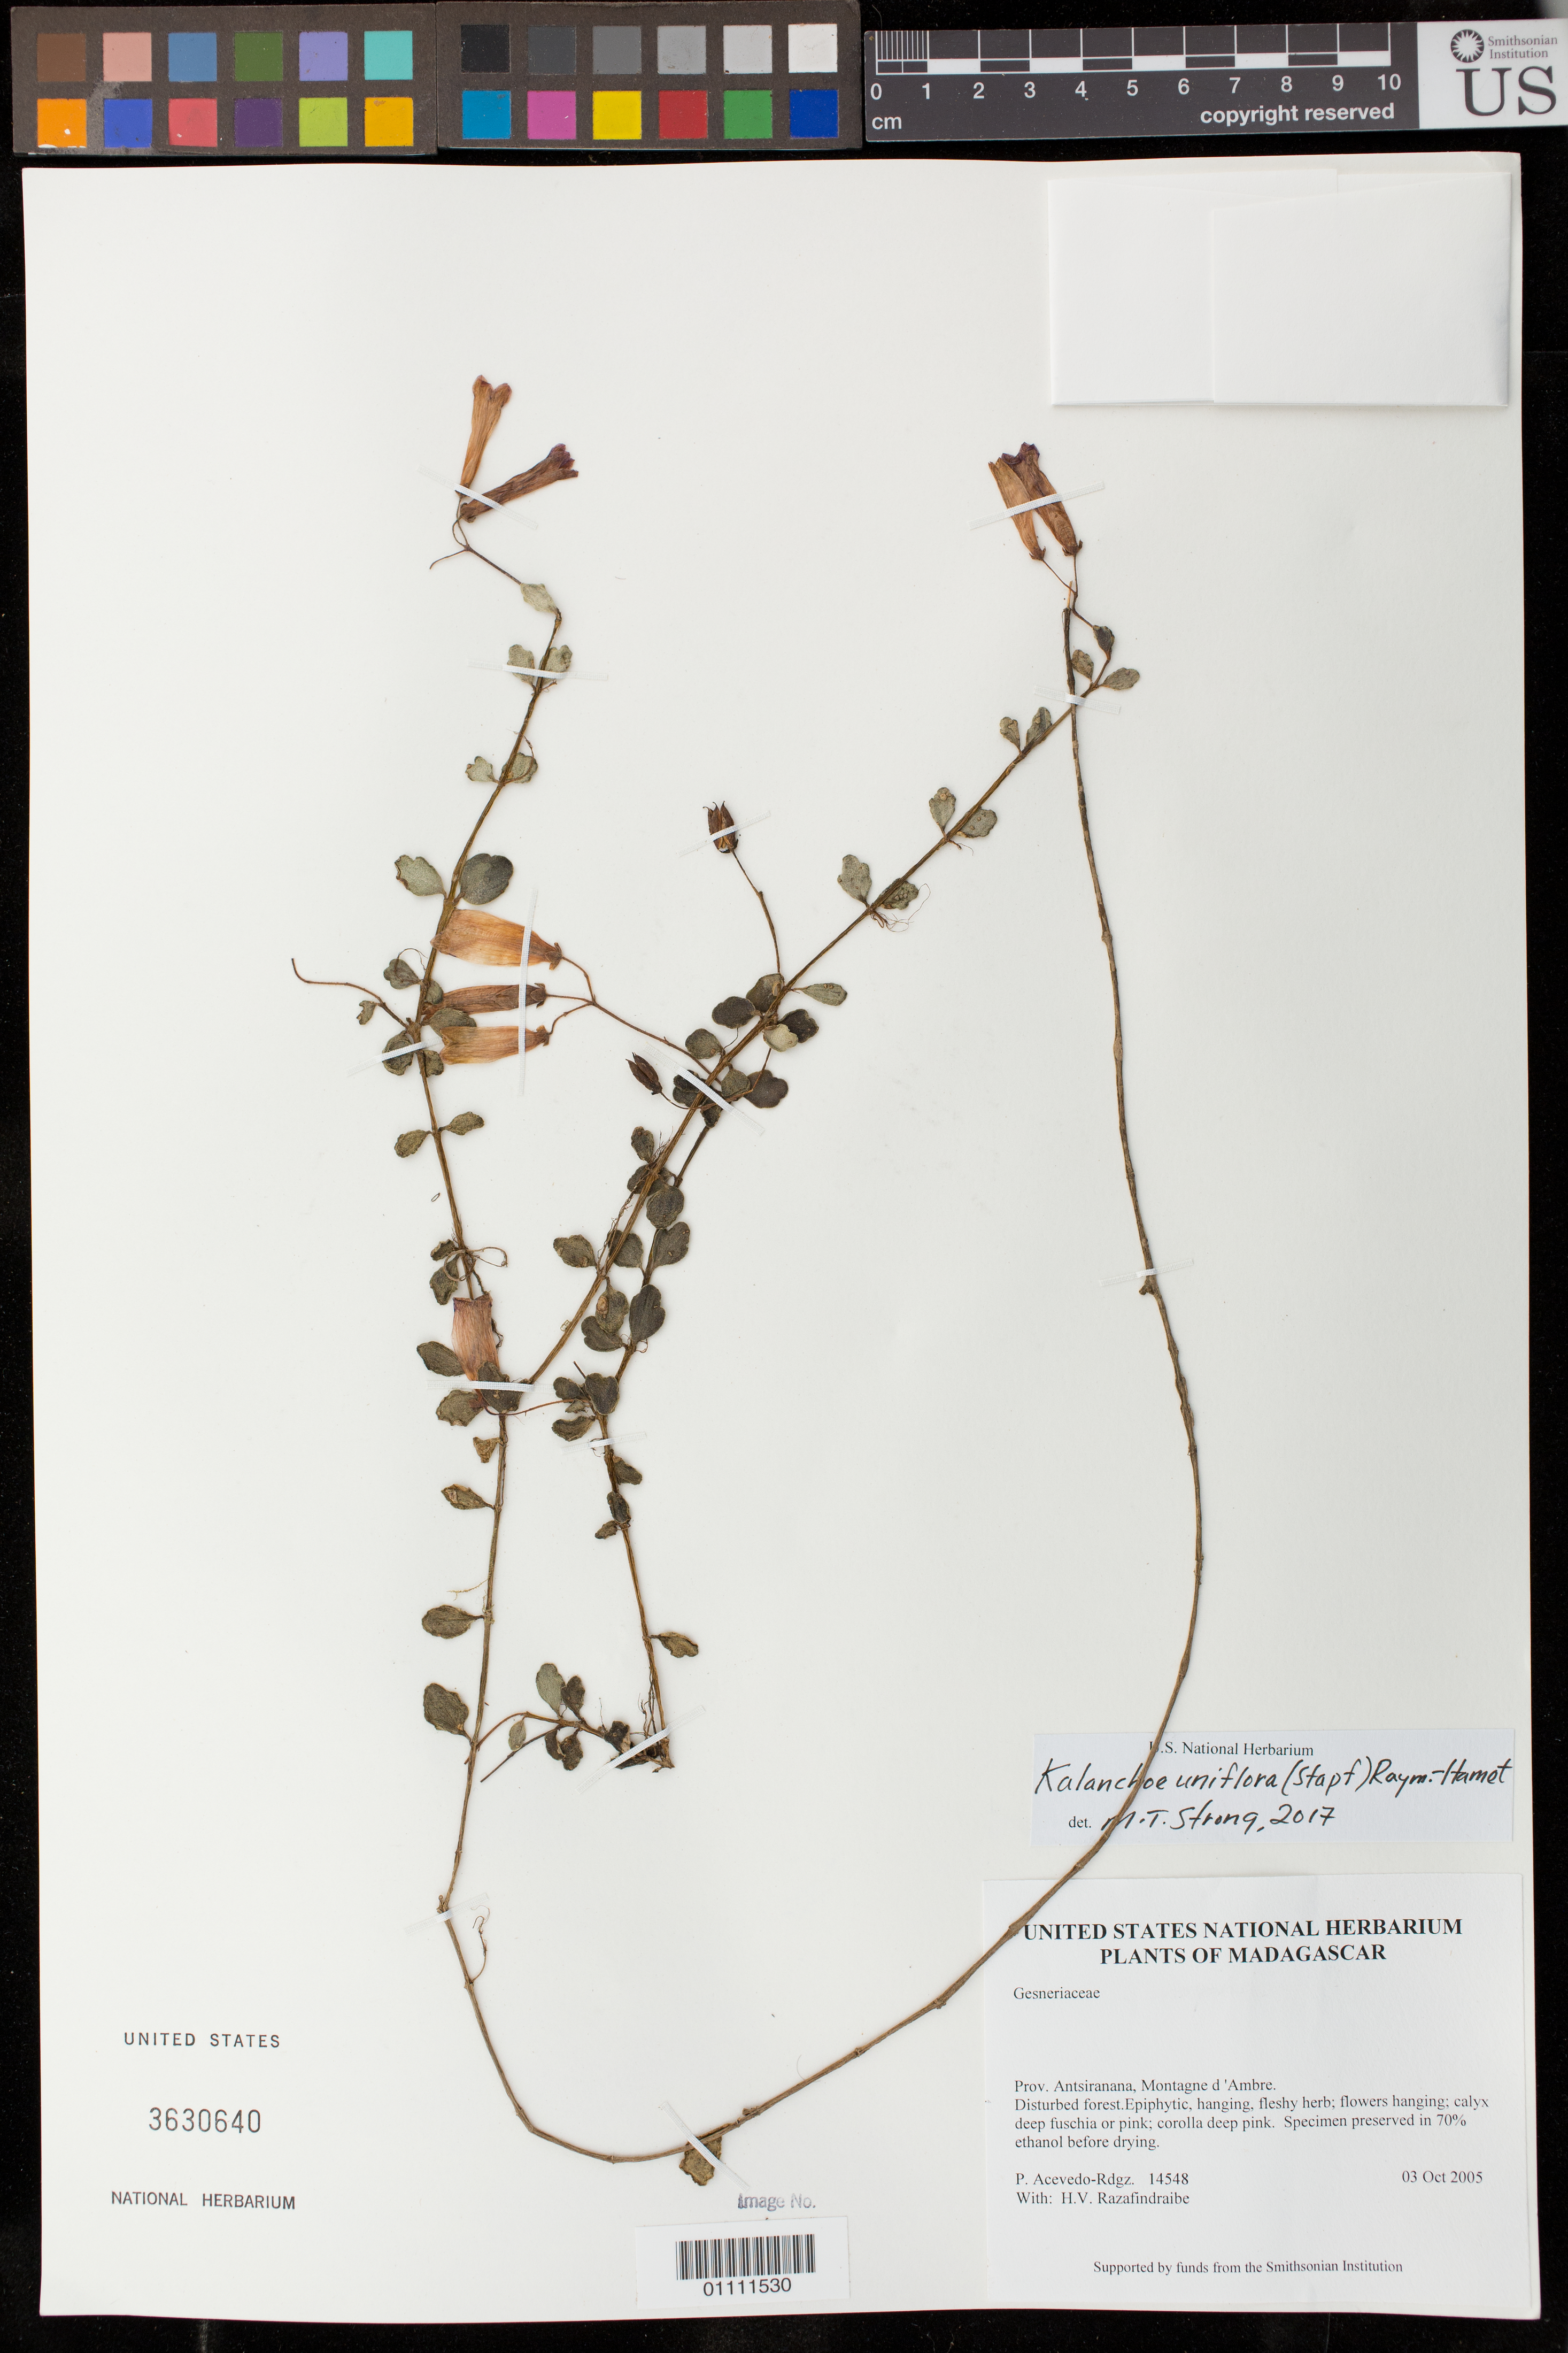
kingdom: Plantae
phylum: Tracheophyta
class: Magnoliopsida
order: Saxifragales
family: Crassulaceae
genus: Kalanchoe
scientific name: Kalanchoe uniflora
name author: (Stapf) Raym.-Hamet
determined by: Strong, Mark T., (BOT), Smithsonian Institution - National Museum of Natural History (UNITED STATES)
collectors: P. Acevedo-Rodr. & H. Razafindraibe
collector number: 14548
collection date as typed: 03 Oct 2005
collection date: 2005-10-03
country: Madagascar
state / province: Diana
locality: Prov. Antsiranana, Montagne d 'Ambre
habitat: Disturbed forest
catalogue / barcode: US 3630640